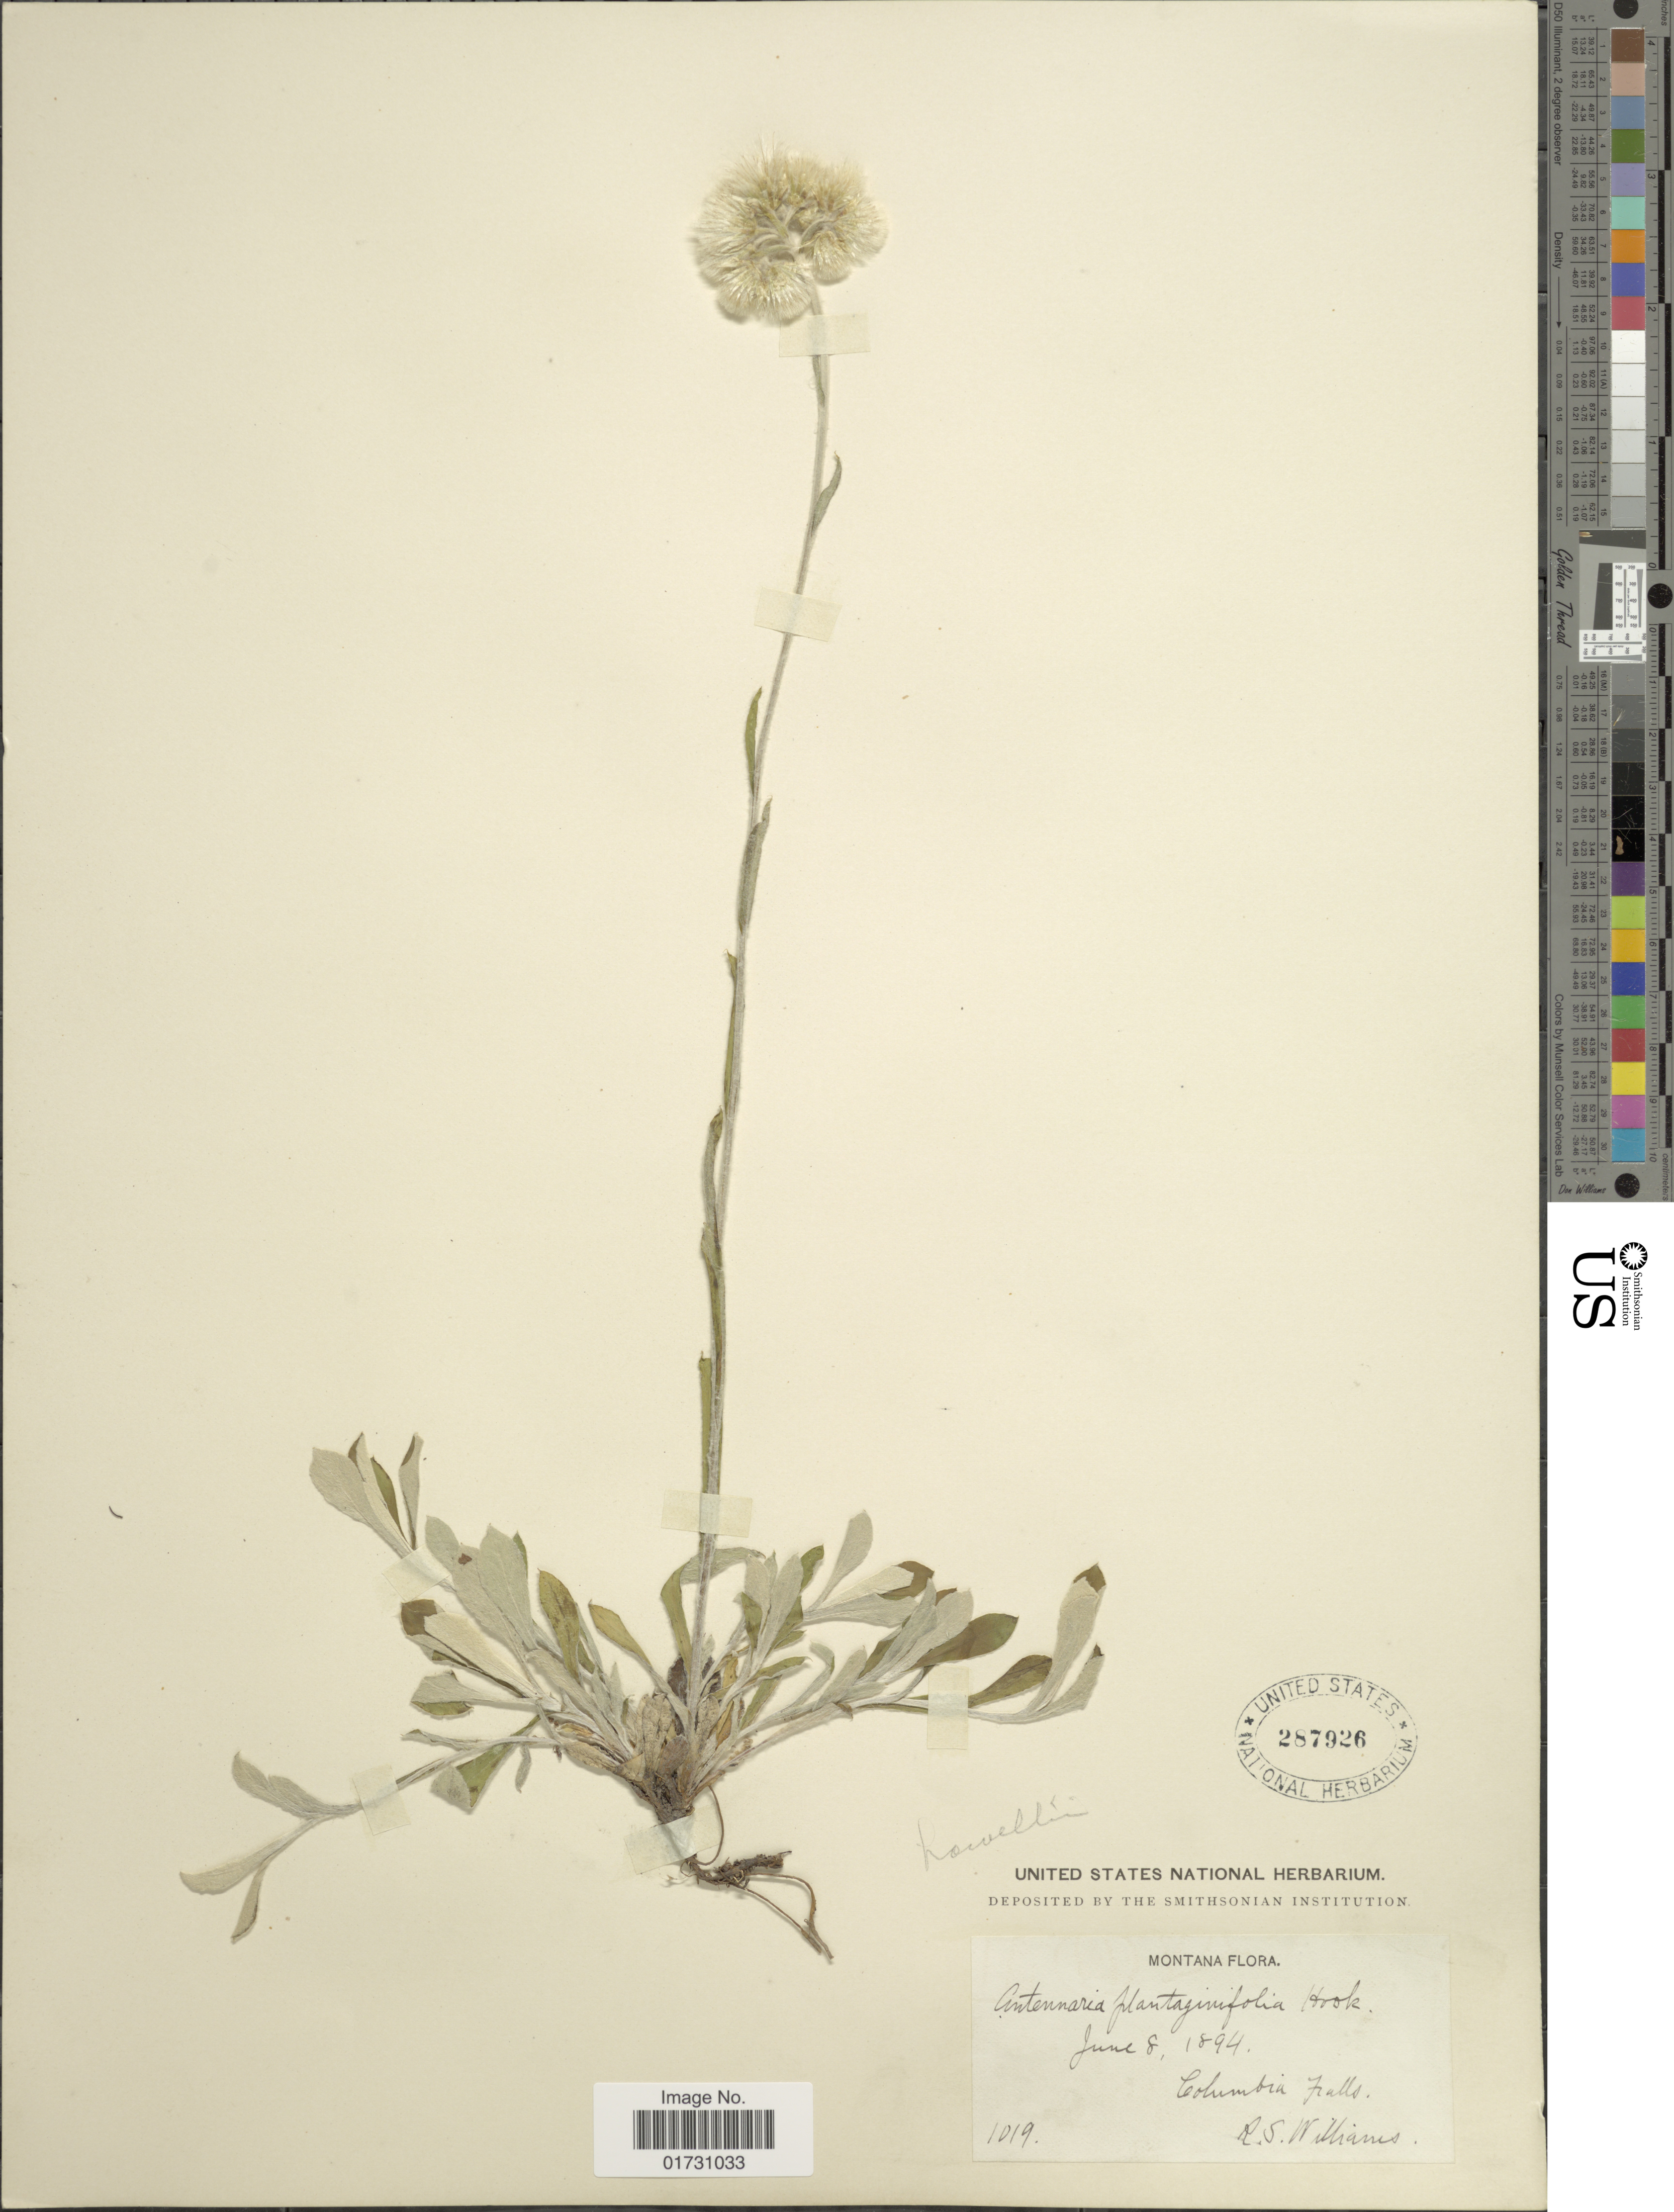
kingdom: Plantae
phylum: Tracheophyta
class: Magnoliopsida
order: Asterales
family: Asteraceae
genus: Antennaria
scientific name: Antennaria howellii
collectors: R. S. Williams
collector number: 1019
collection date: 1894-06-08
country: United States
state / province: Montana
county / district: Flathead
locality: Columbia Falls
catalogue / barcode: US 287926